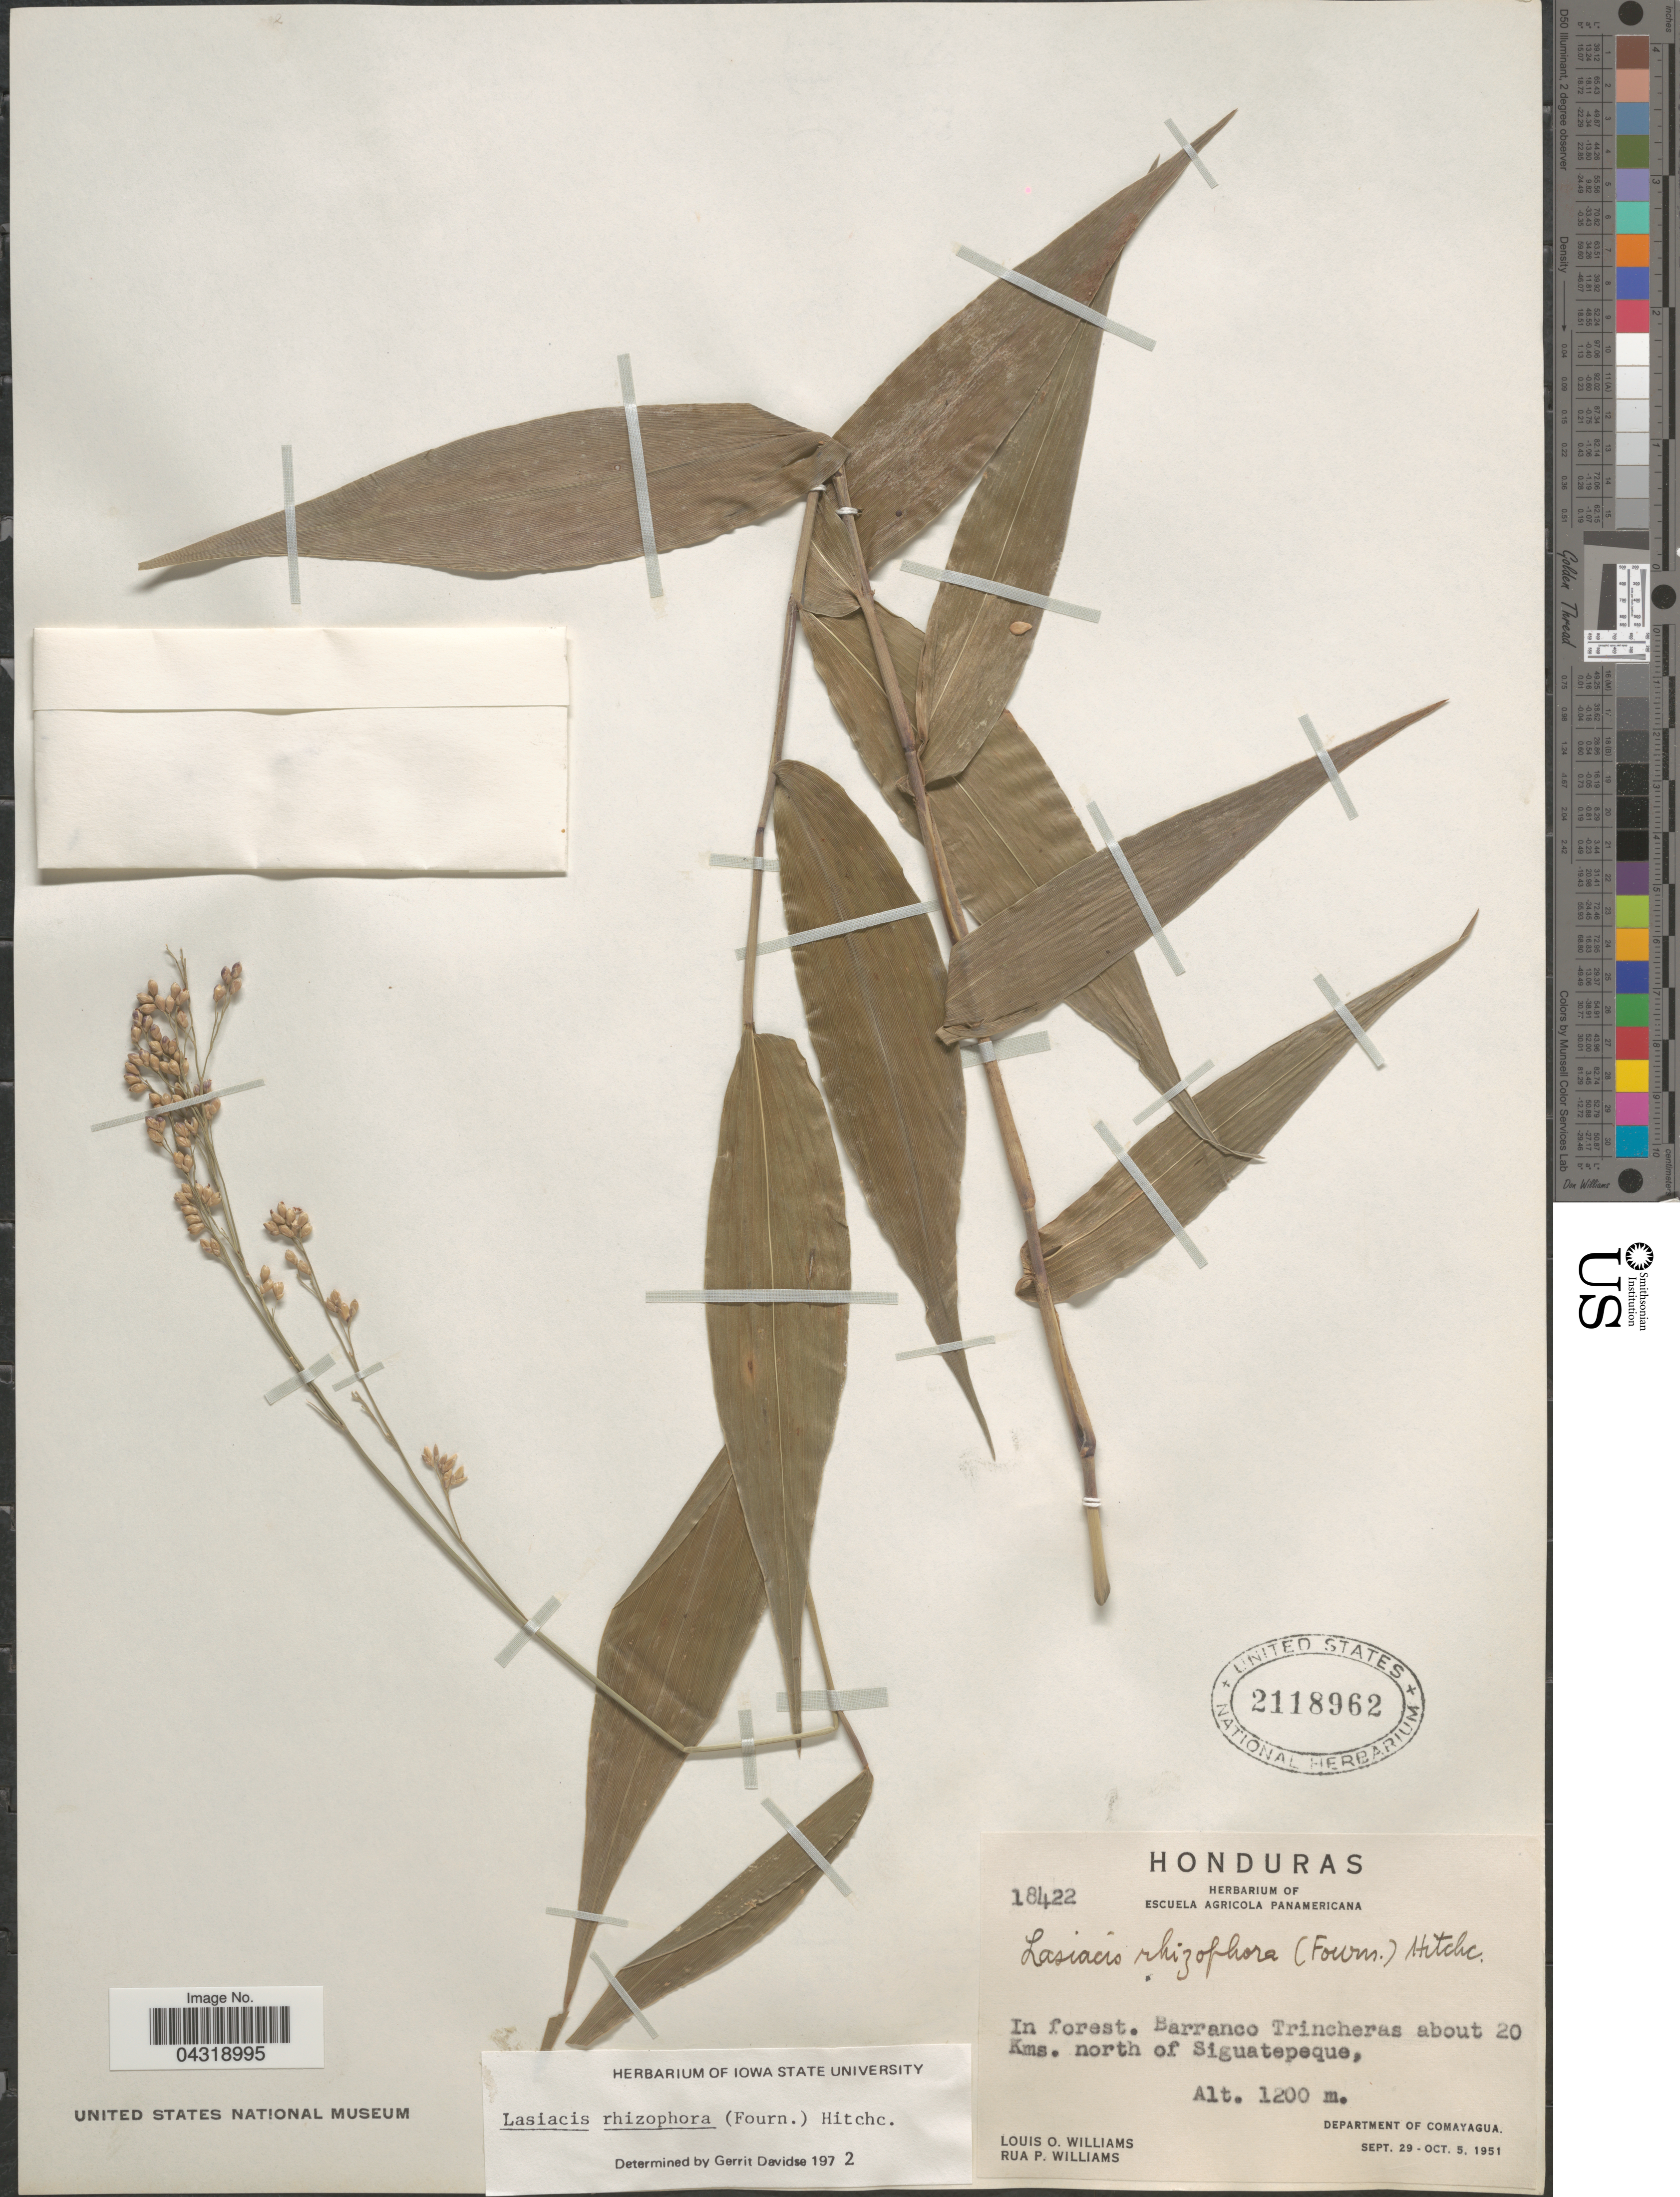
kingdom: Plantae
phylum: Tracheophyta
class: Liliopsida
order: Poales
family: Poaceae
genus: Lasiacis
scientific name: Lasiacis rhizophora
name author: (E. Fourn.) Hitchc.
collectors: L. O. Williams & R. P. Williams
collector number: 18422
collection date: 1951-09-29/1951-10-05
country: Honduras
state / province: Comayagua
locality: In forest. Barranco Trincheras about 20 Kms. north of Siguatepeque. Department of Comayagua.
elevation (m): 1200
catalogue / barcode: US 2118962